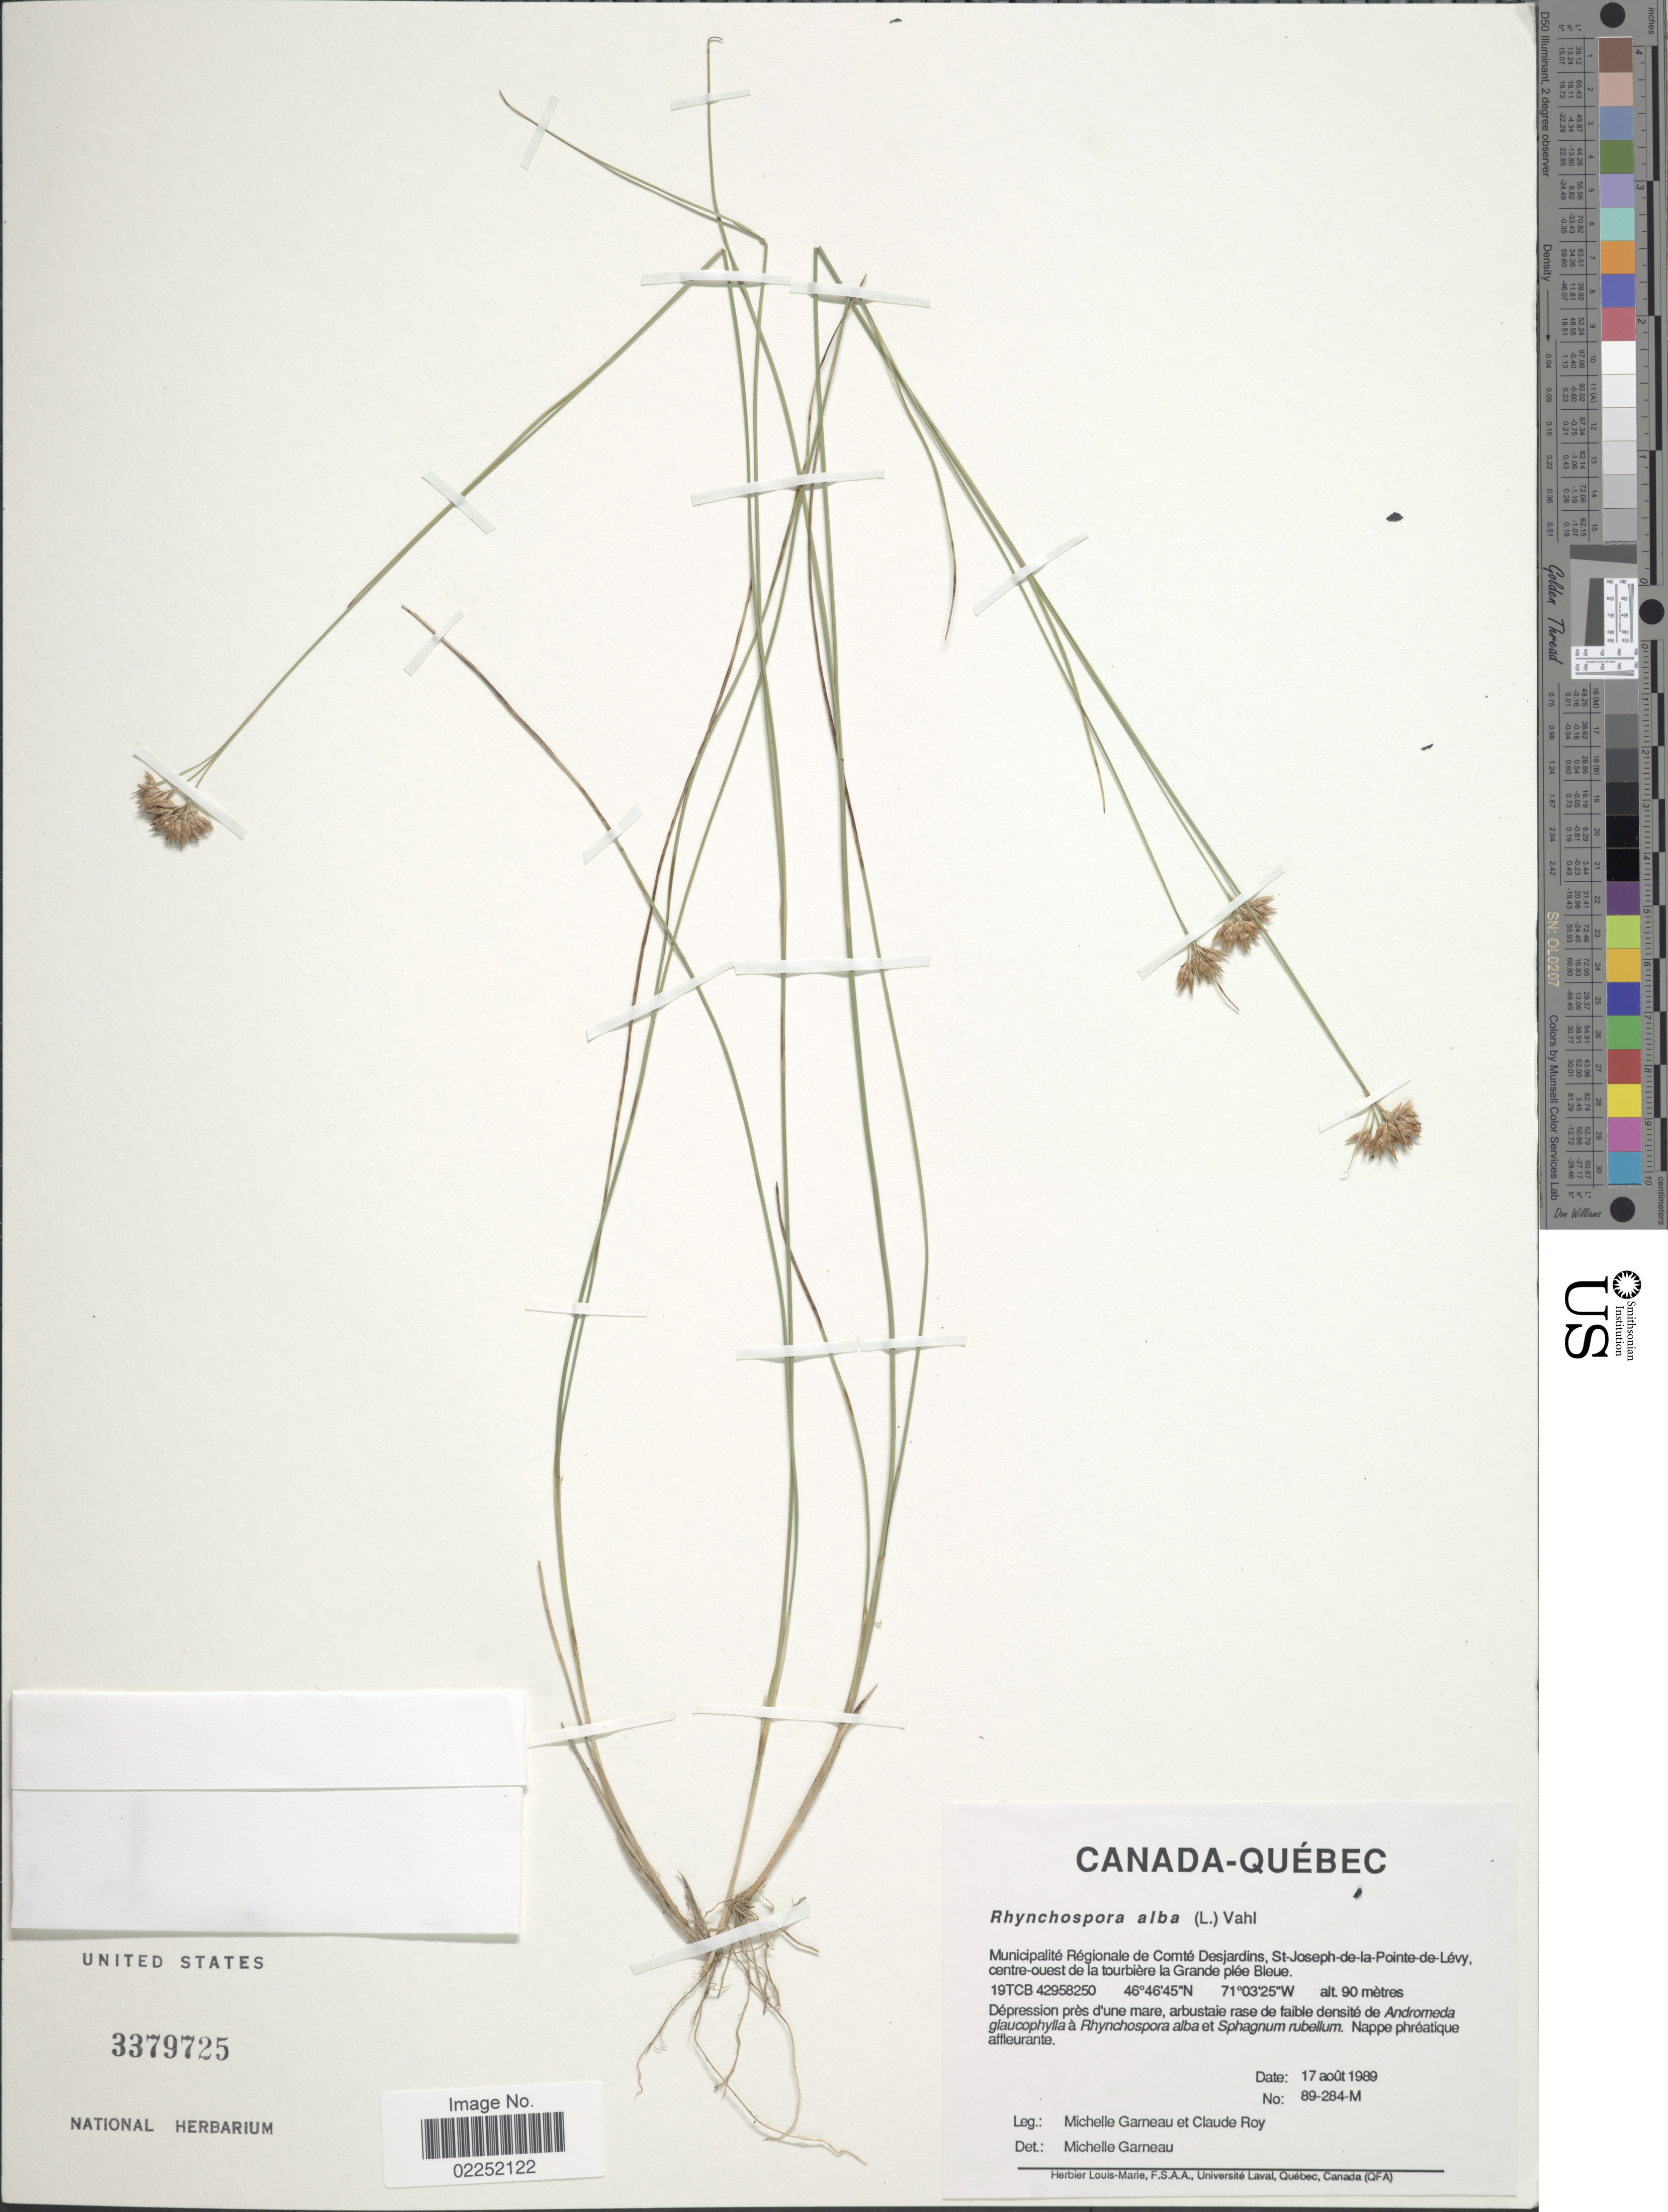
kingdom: Plantae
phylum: Tracheophyta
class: Liliopsida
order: Poales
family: Cyperaceae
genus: Rhynchospora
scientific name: Rhynchospora alba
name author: (L.) Vahl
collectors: M. Garneau & C. Roy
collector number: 89-284-M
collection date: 1989-08-17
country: Canada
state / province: Quebec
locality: Municipalité Régionale de Comté Desjardins, St-Joseph-de-la-Pointe-de-Lévy, centre-ouest de la tourbière la Grande plée Bleue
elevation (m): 90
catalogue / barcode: US 3379725